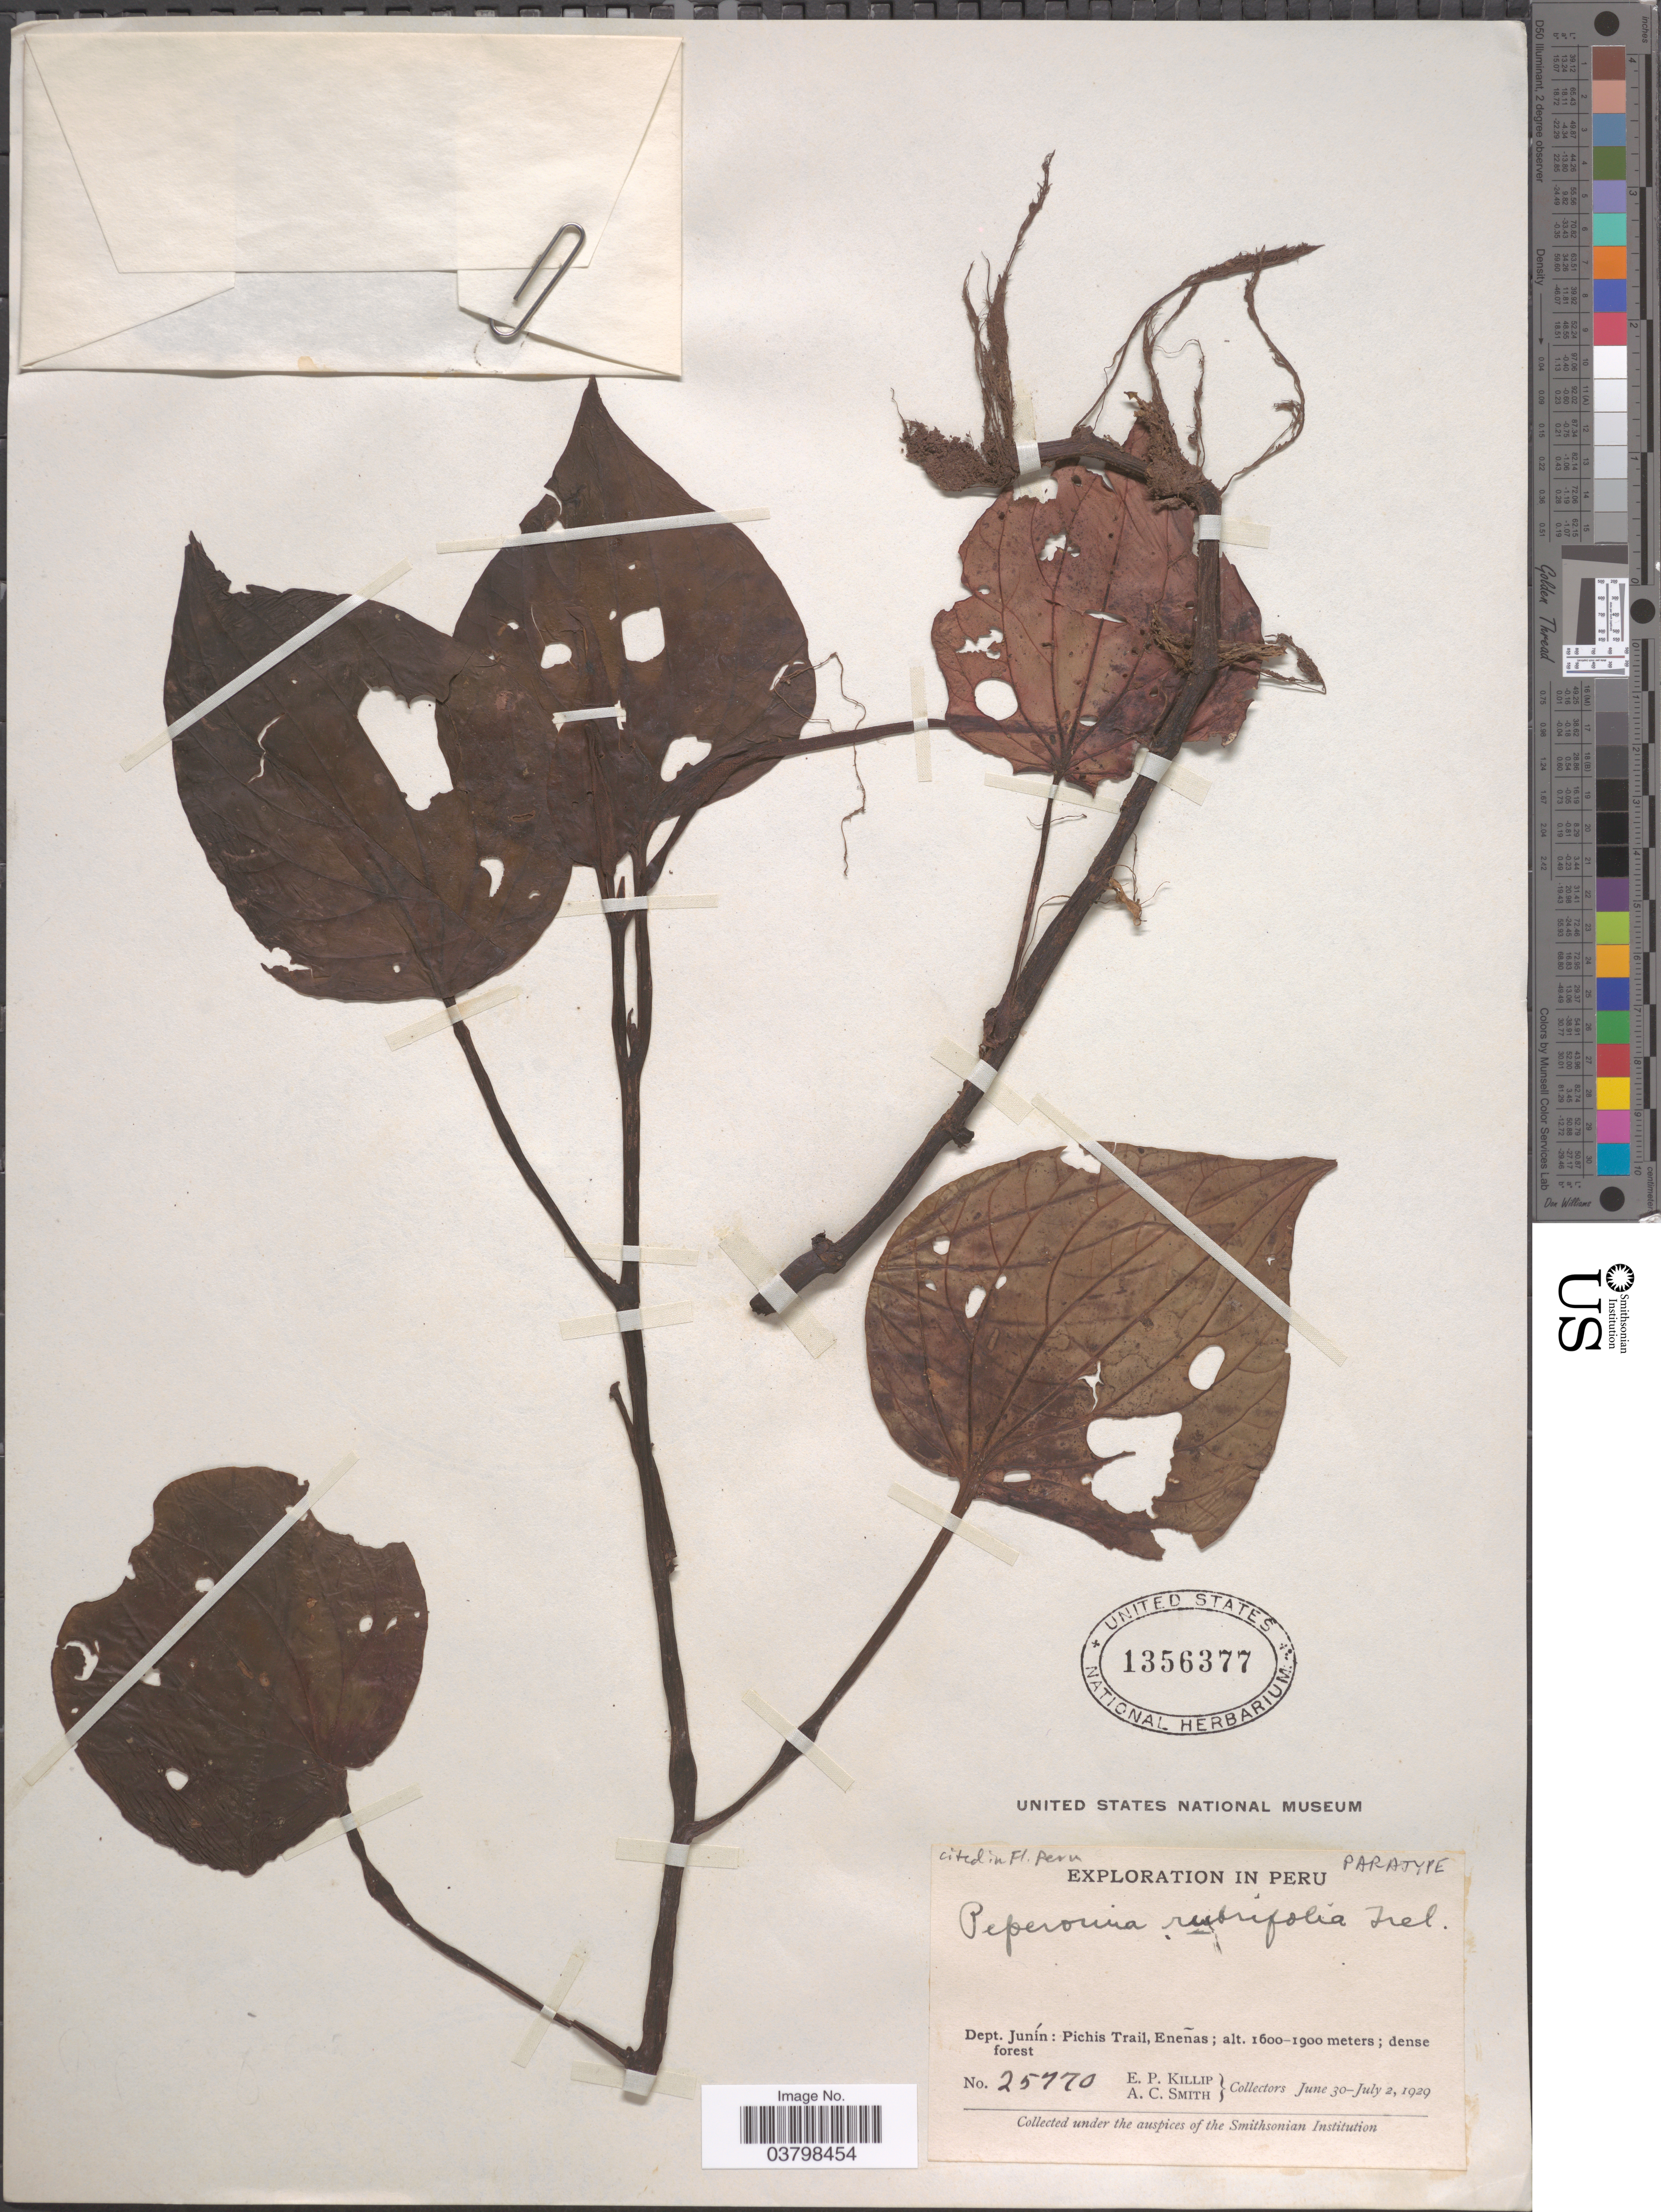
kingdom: Plantae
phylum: Tracheophyta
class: Magnoliopsida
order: Piperales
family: Piperaceae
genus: Peperomia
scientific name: Peperomia rotundifolia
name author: (L.) Kunth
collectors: E. P. Killip & A. C. Smith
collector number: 25770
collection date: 1929-06-30/1929-07-02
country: Peru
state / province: Junín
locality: Dept. Junín; Pichis Trail, Eneñas.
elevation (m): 1600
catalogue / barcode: US 1356377